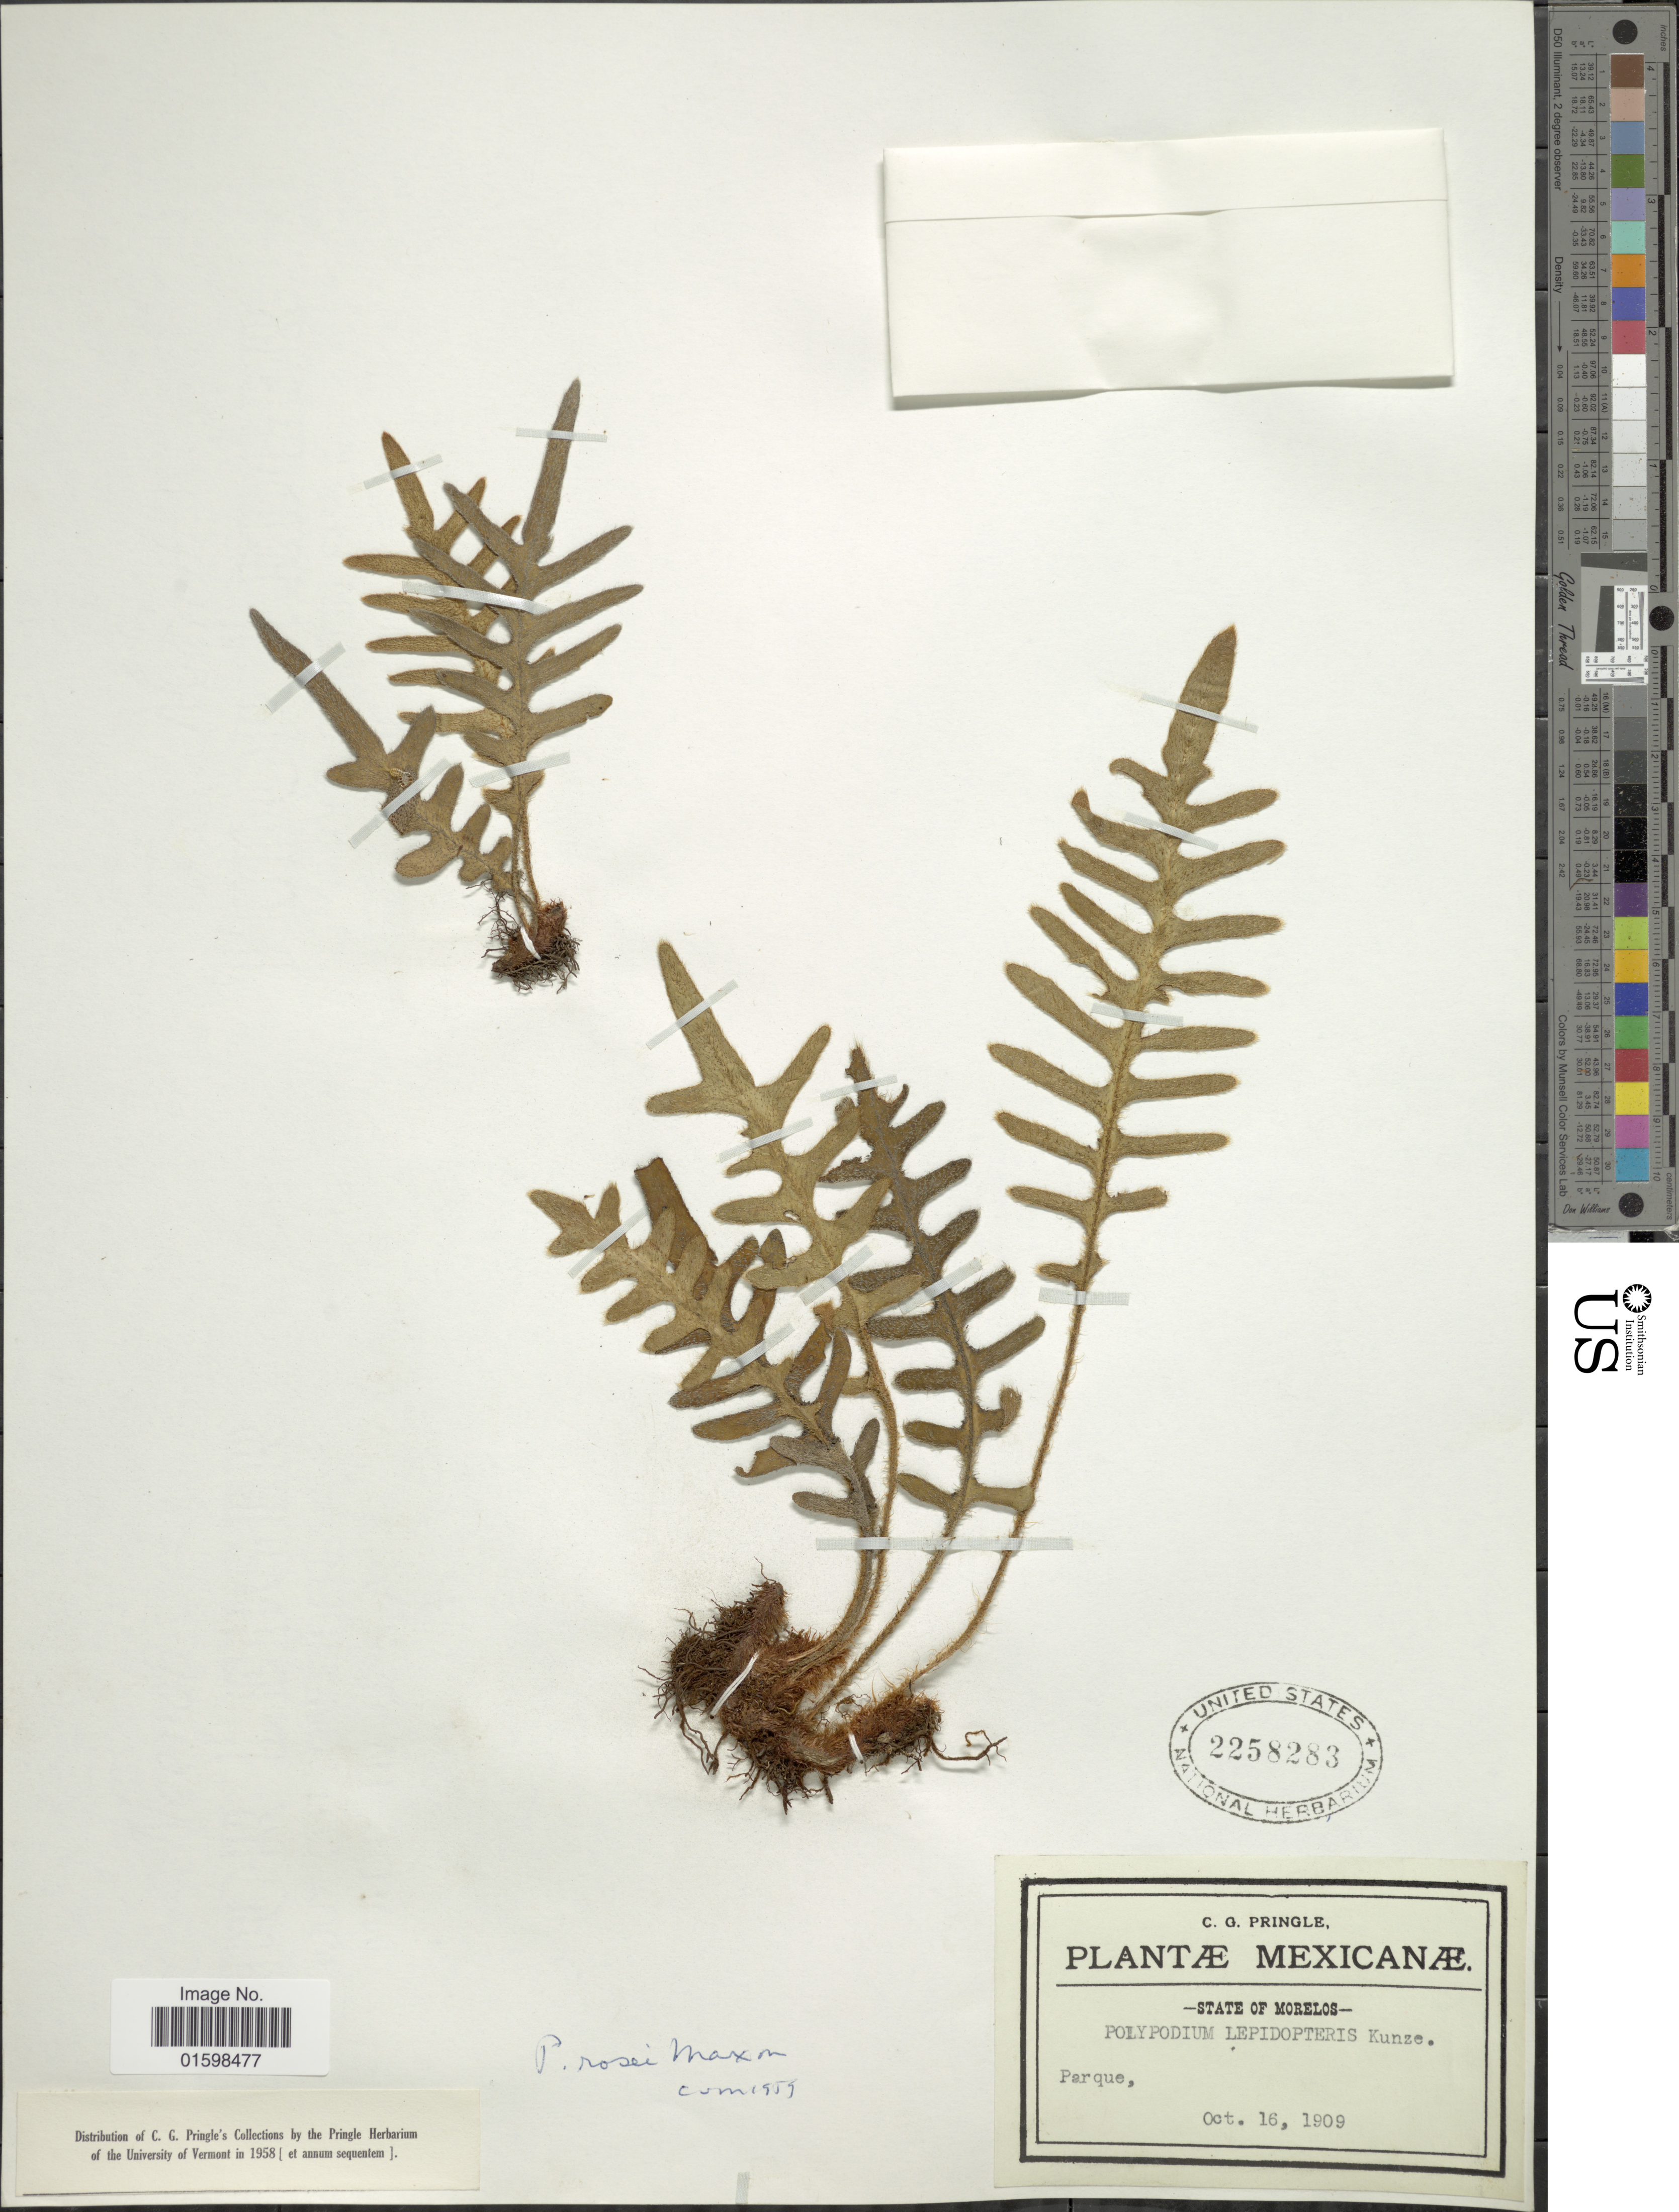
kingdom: Plantae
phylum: Tracheophyta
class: Polypodiopsida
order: Polypodiales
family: Polypodiaceae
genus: Pleopeltis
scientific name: Pleopeltis rosei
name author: (Maxon) A.R. Sm. & Tejero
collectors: C. G. Pringle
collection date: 1909-10-16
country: Mexico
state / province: Morelos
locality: Parque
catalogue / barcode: US 2258283